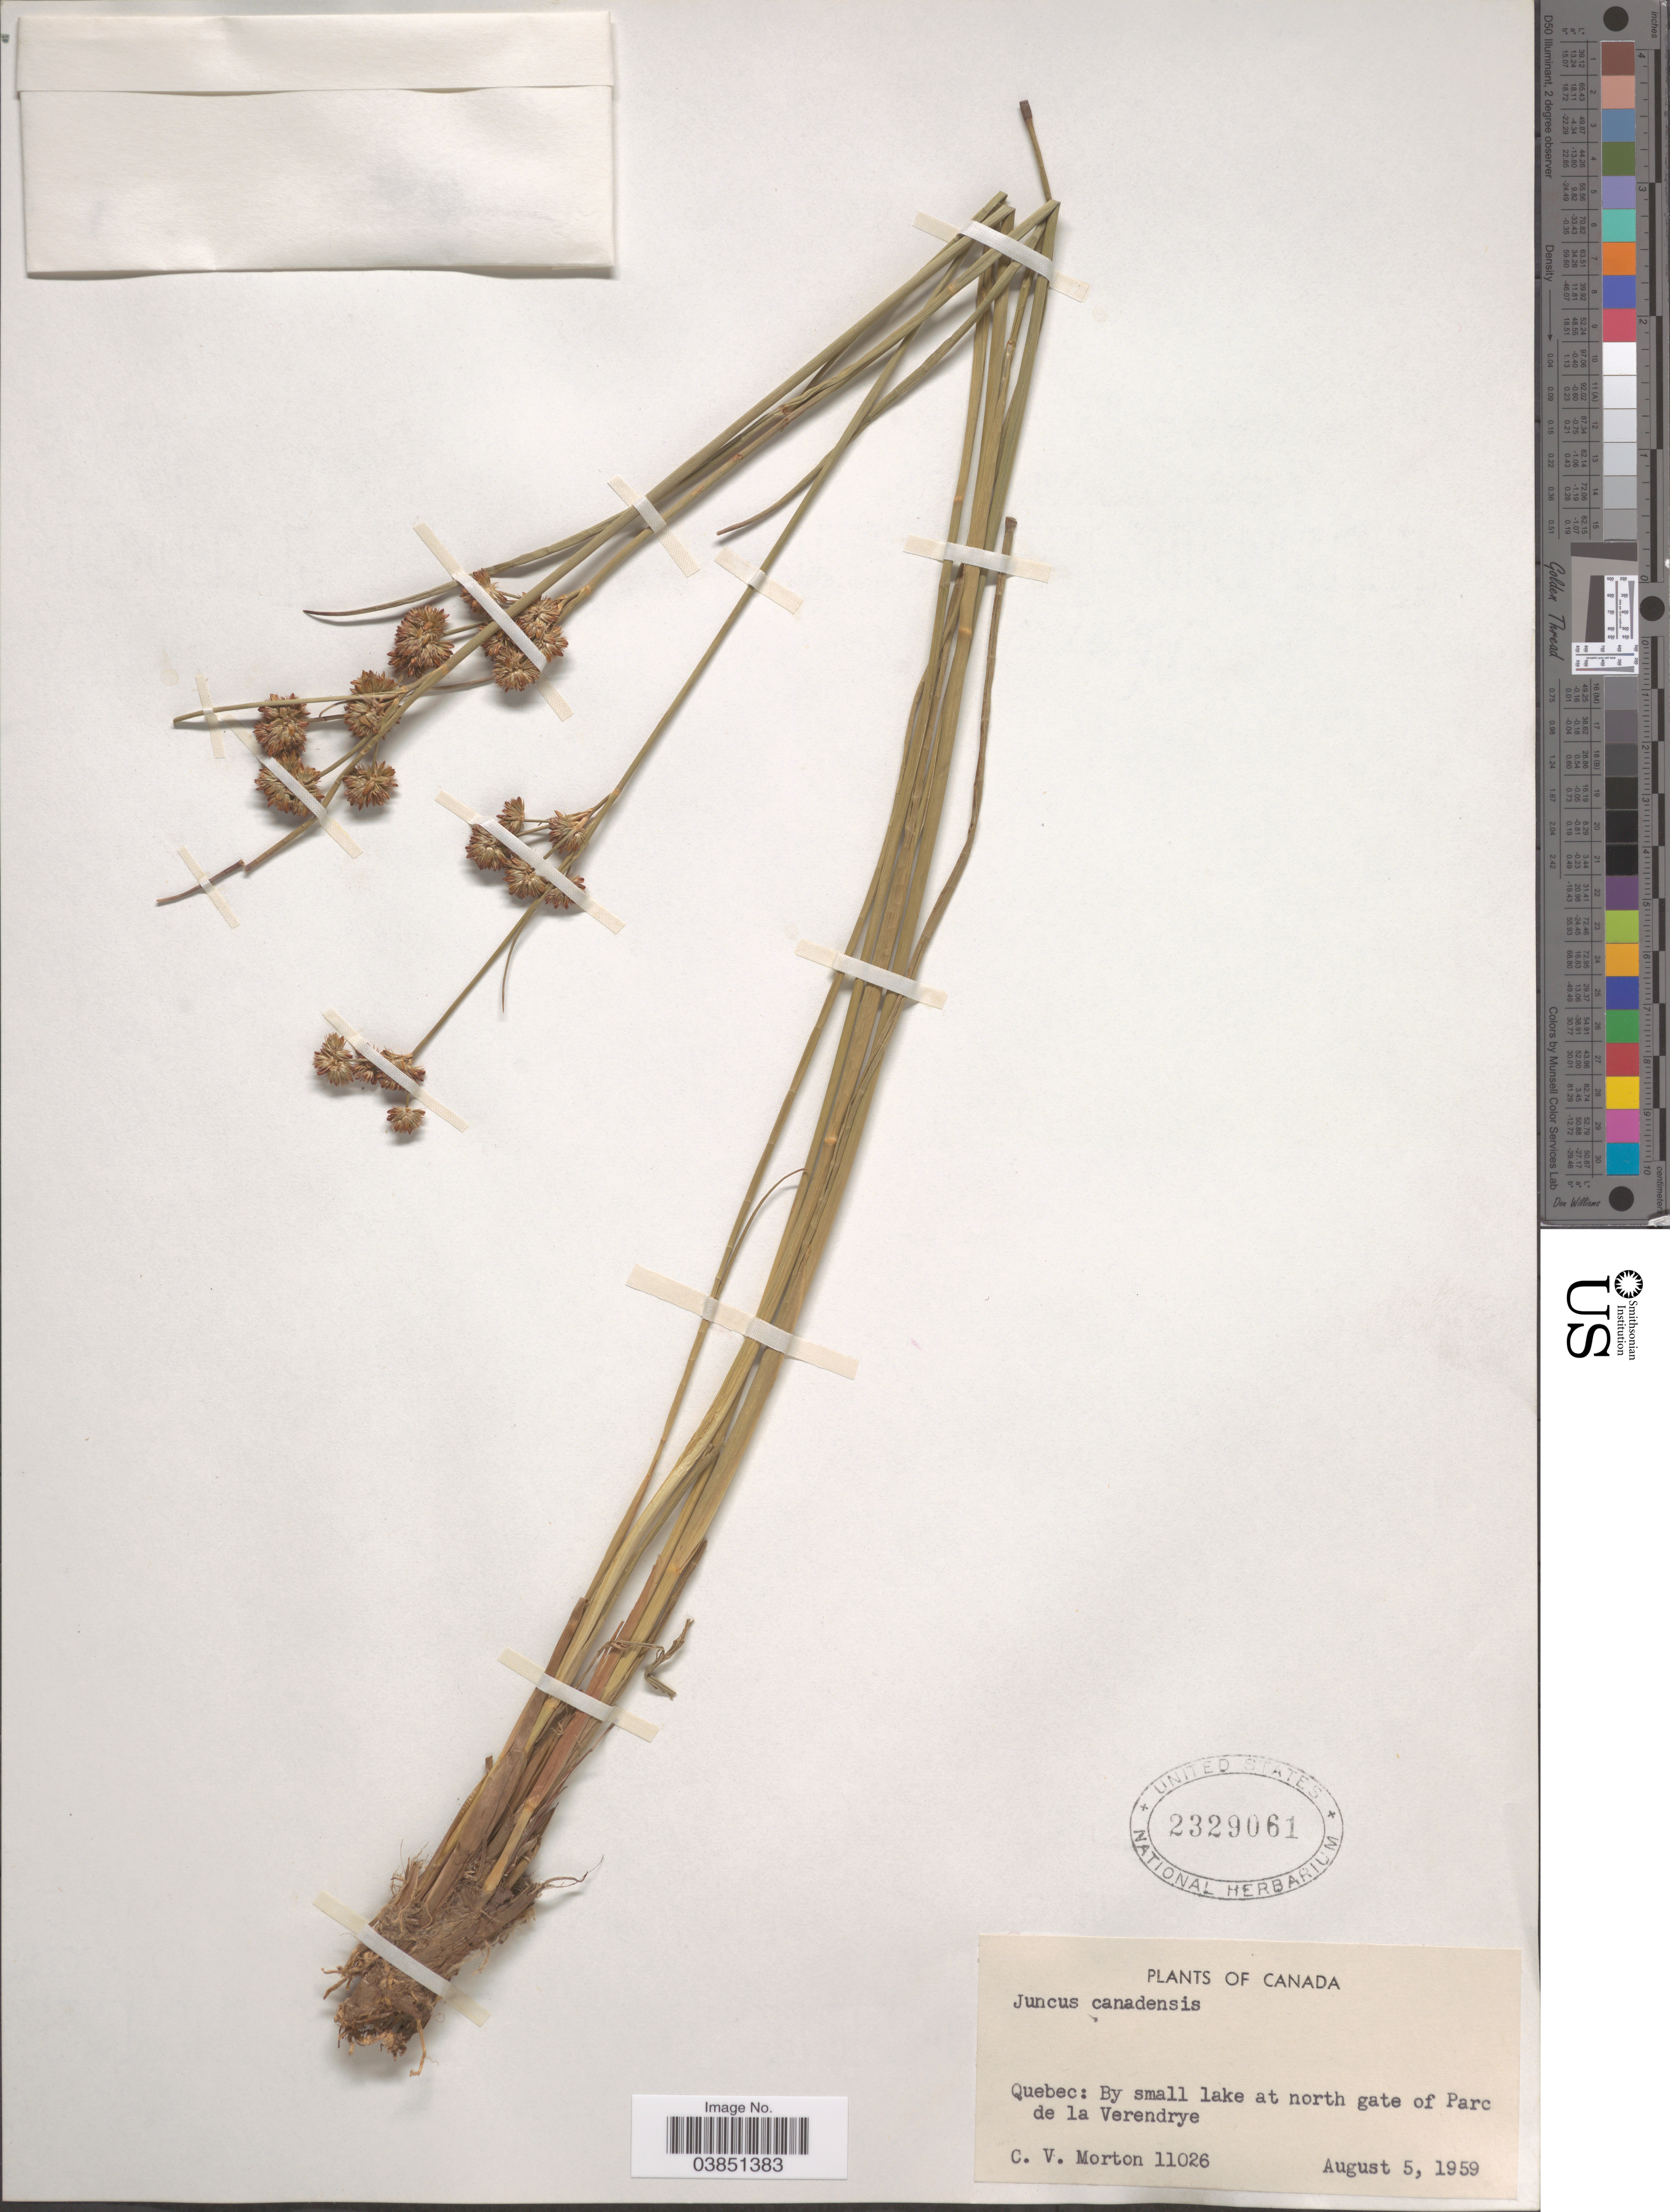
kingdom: Plantae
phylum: Tracheophyta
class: Liliopsida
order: Poales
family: Juncaceae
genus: Juncus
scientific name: Juncus canadensis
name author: J. Gay ex Laharpe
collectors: C. V. Morton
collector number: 11026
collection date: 1959-08-05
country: Canada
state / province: Quebec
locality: By small lake at north gate of Parc de la Verendrye.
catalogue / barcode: US 2329061